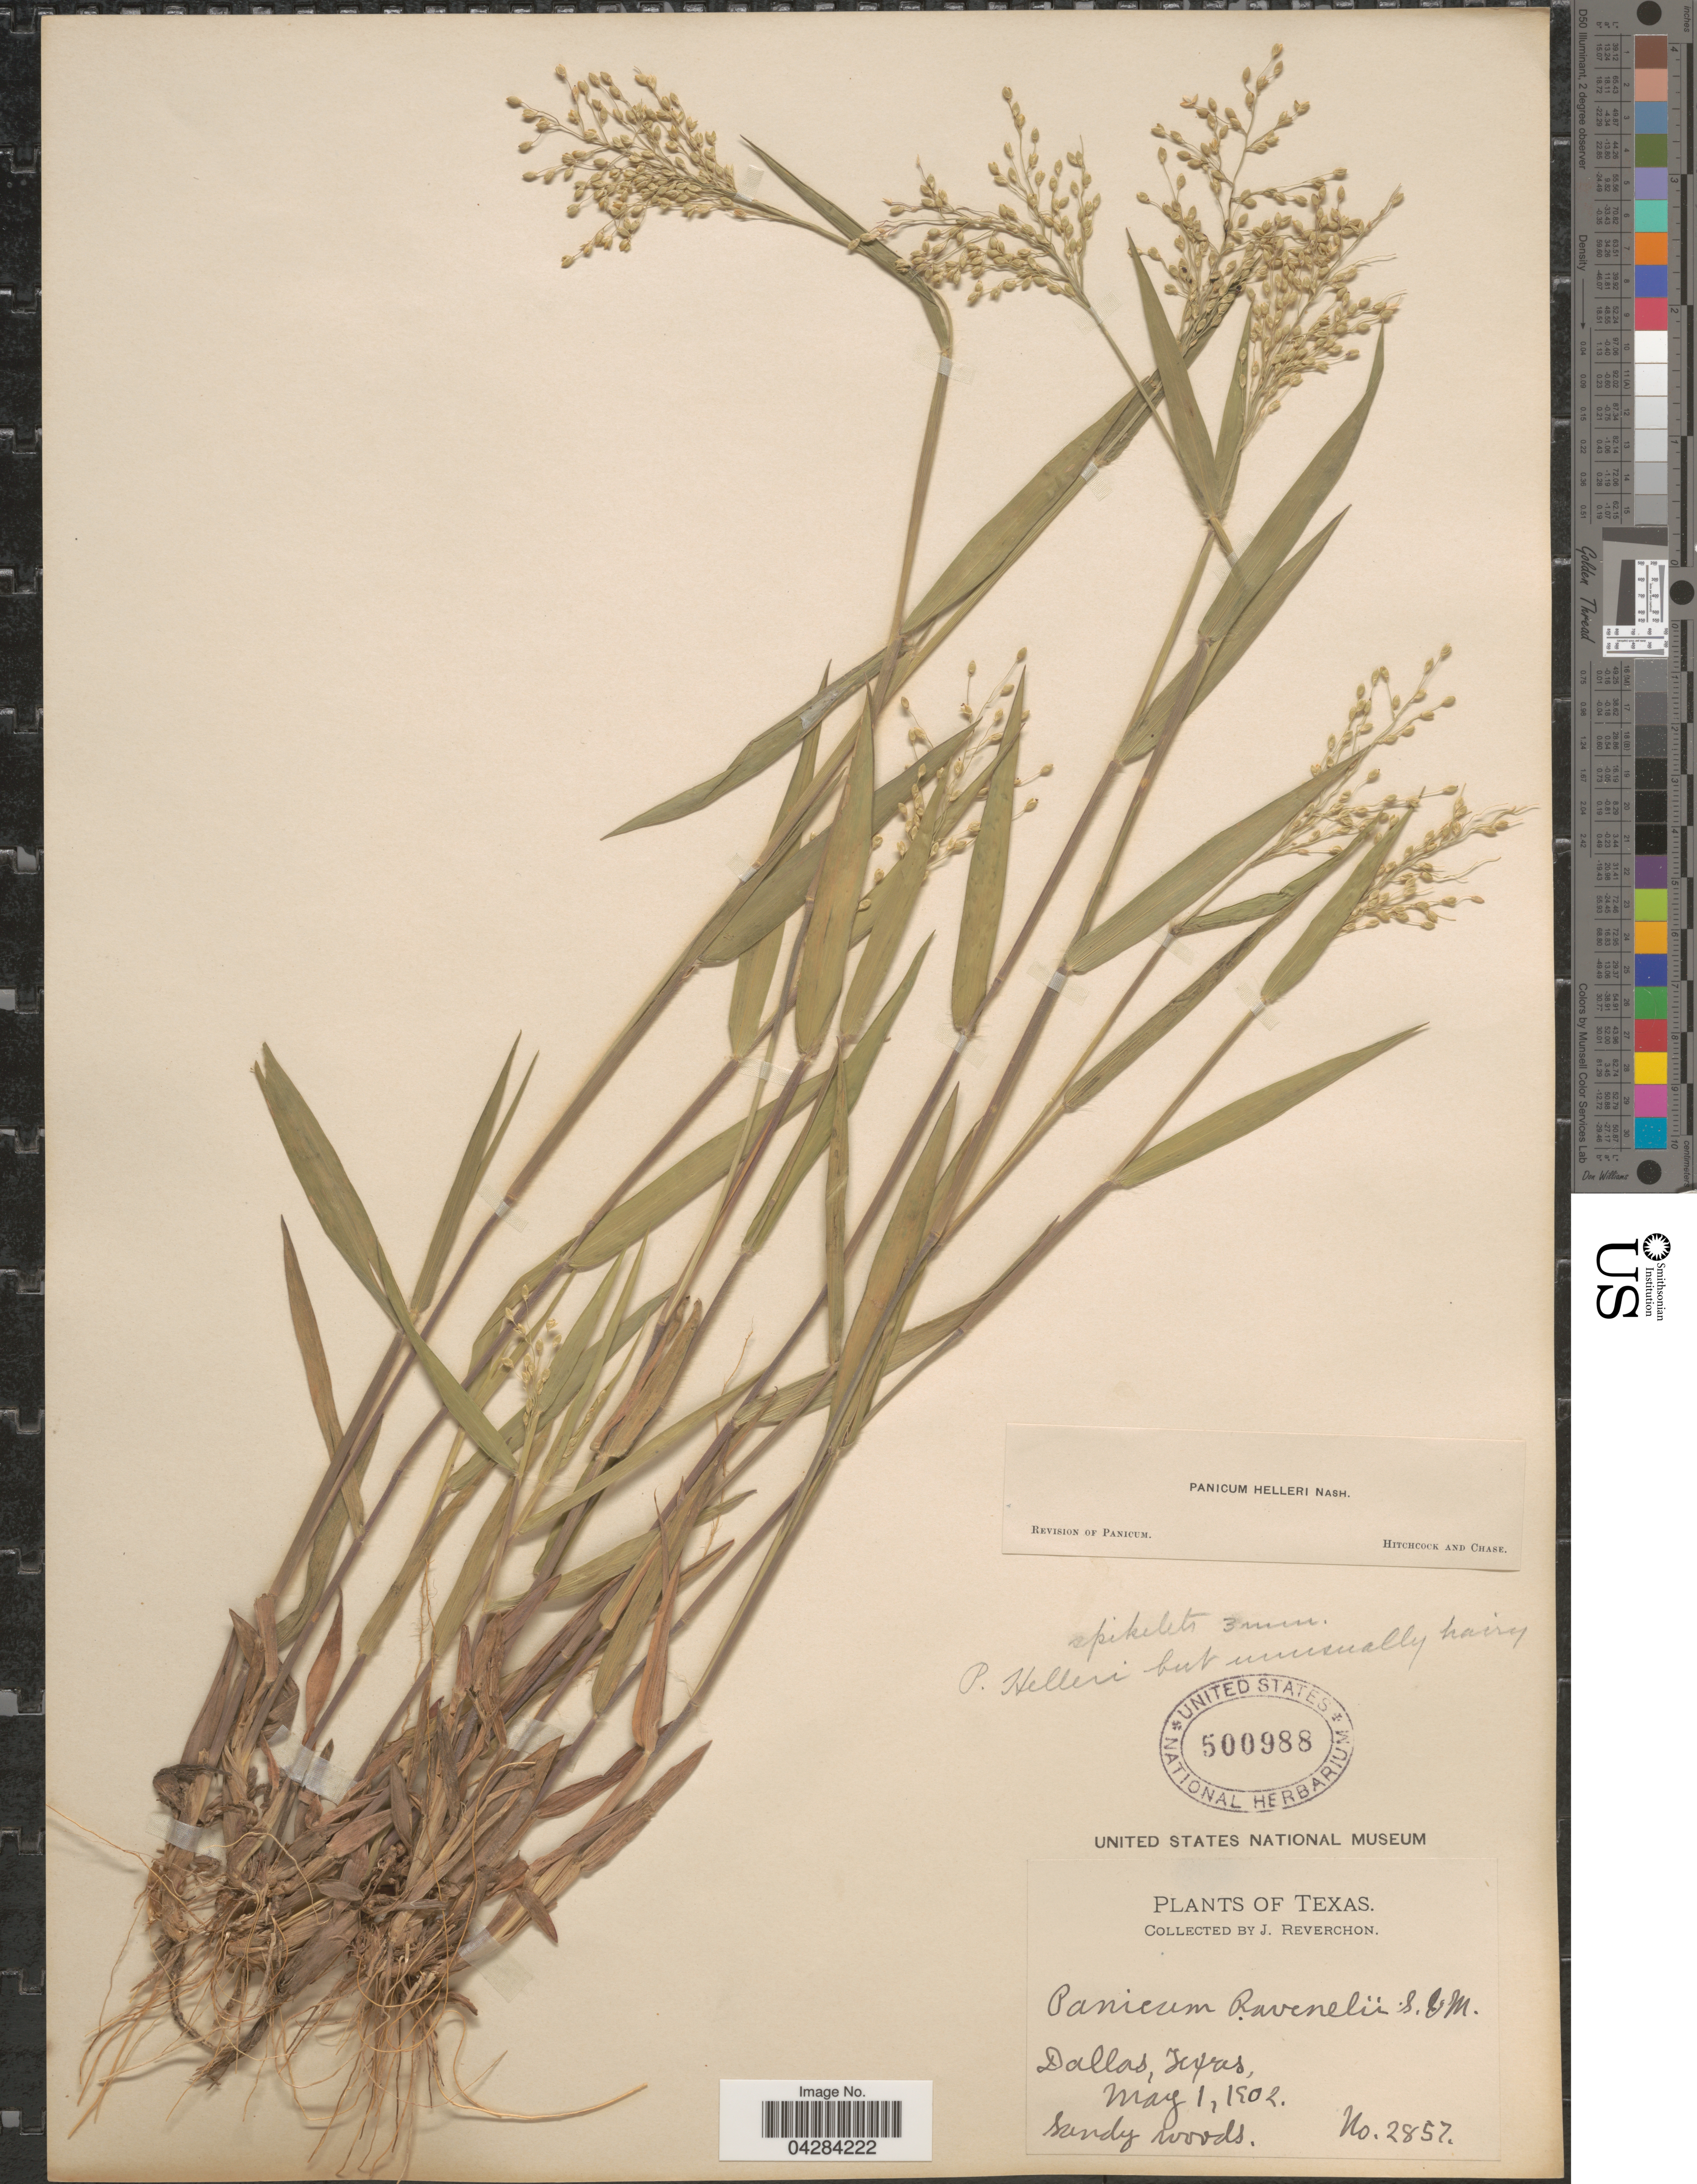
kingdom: Plantae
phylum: Tracheophyta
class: Liliopsida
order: Poales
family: Poaceae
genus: Dichanthelium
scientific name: Dichanthelium oligosanthes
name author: (Schult.) Gould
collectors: J. Reverchon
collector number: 2857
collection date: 1902-05-01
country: United States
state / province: Texas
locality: Dallas. Sandy woods.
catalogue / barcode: US 500988